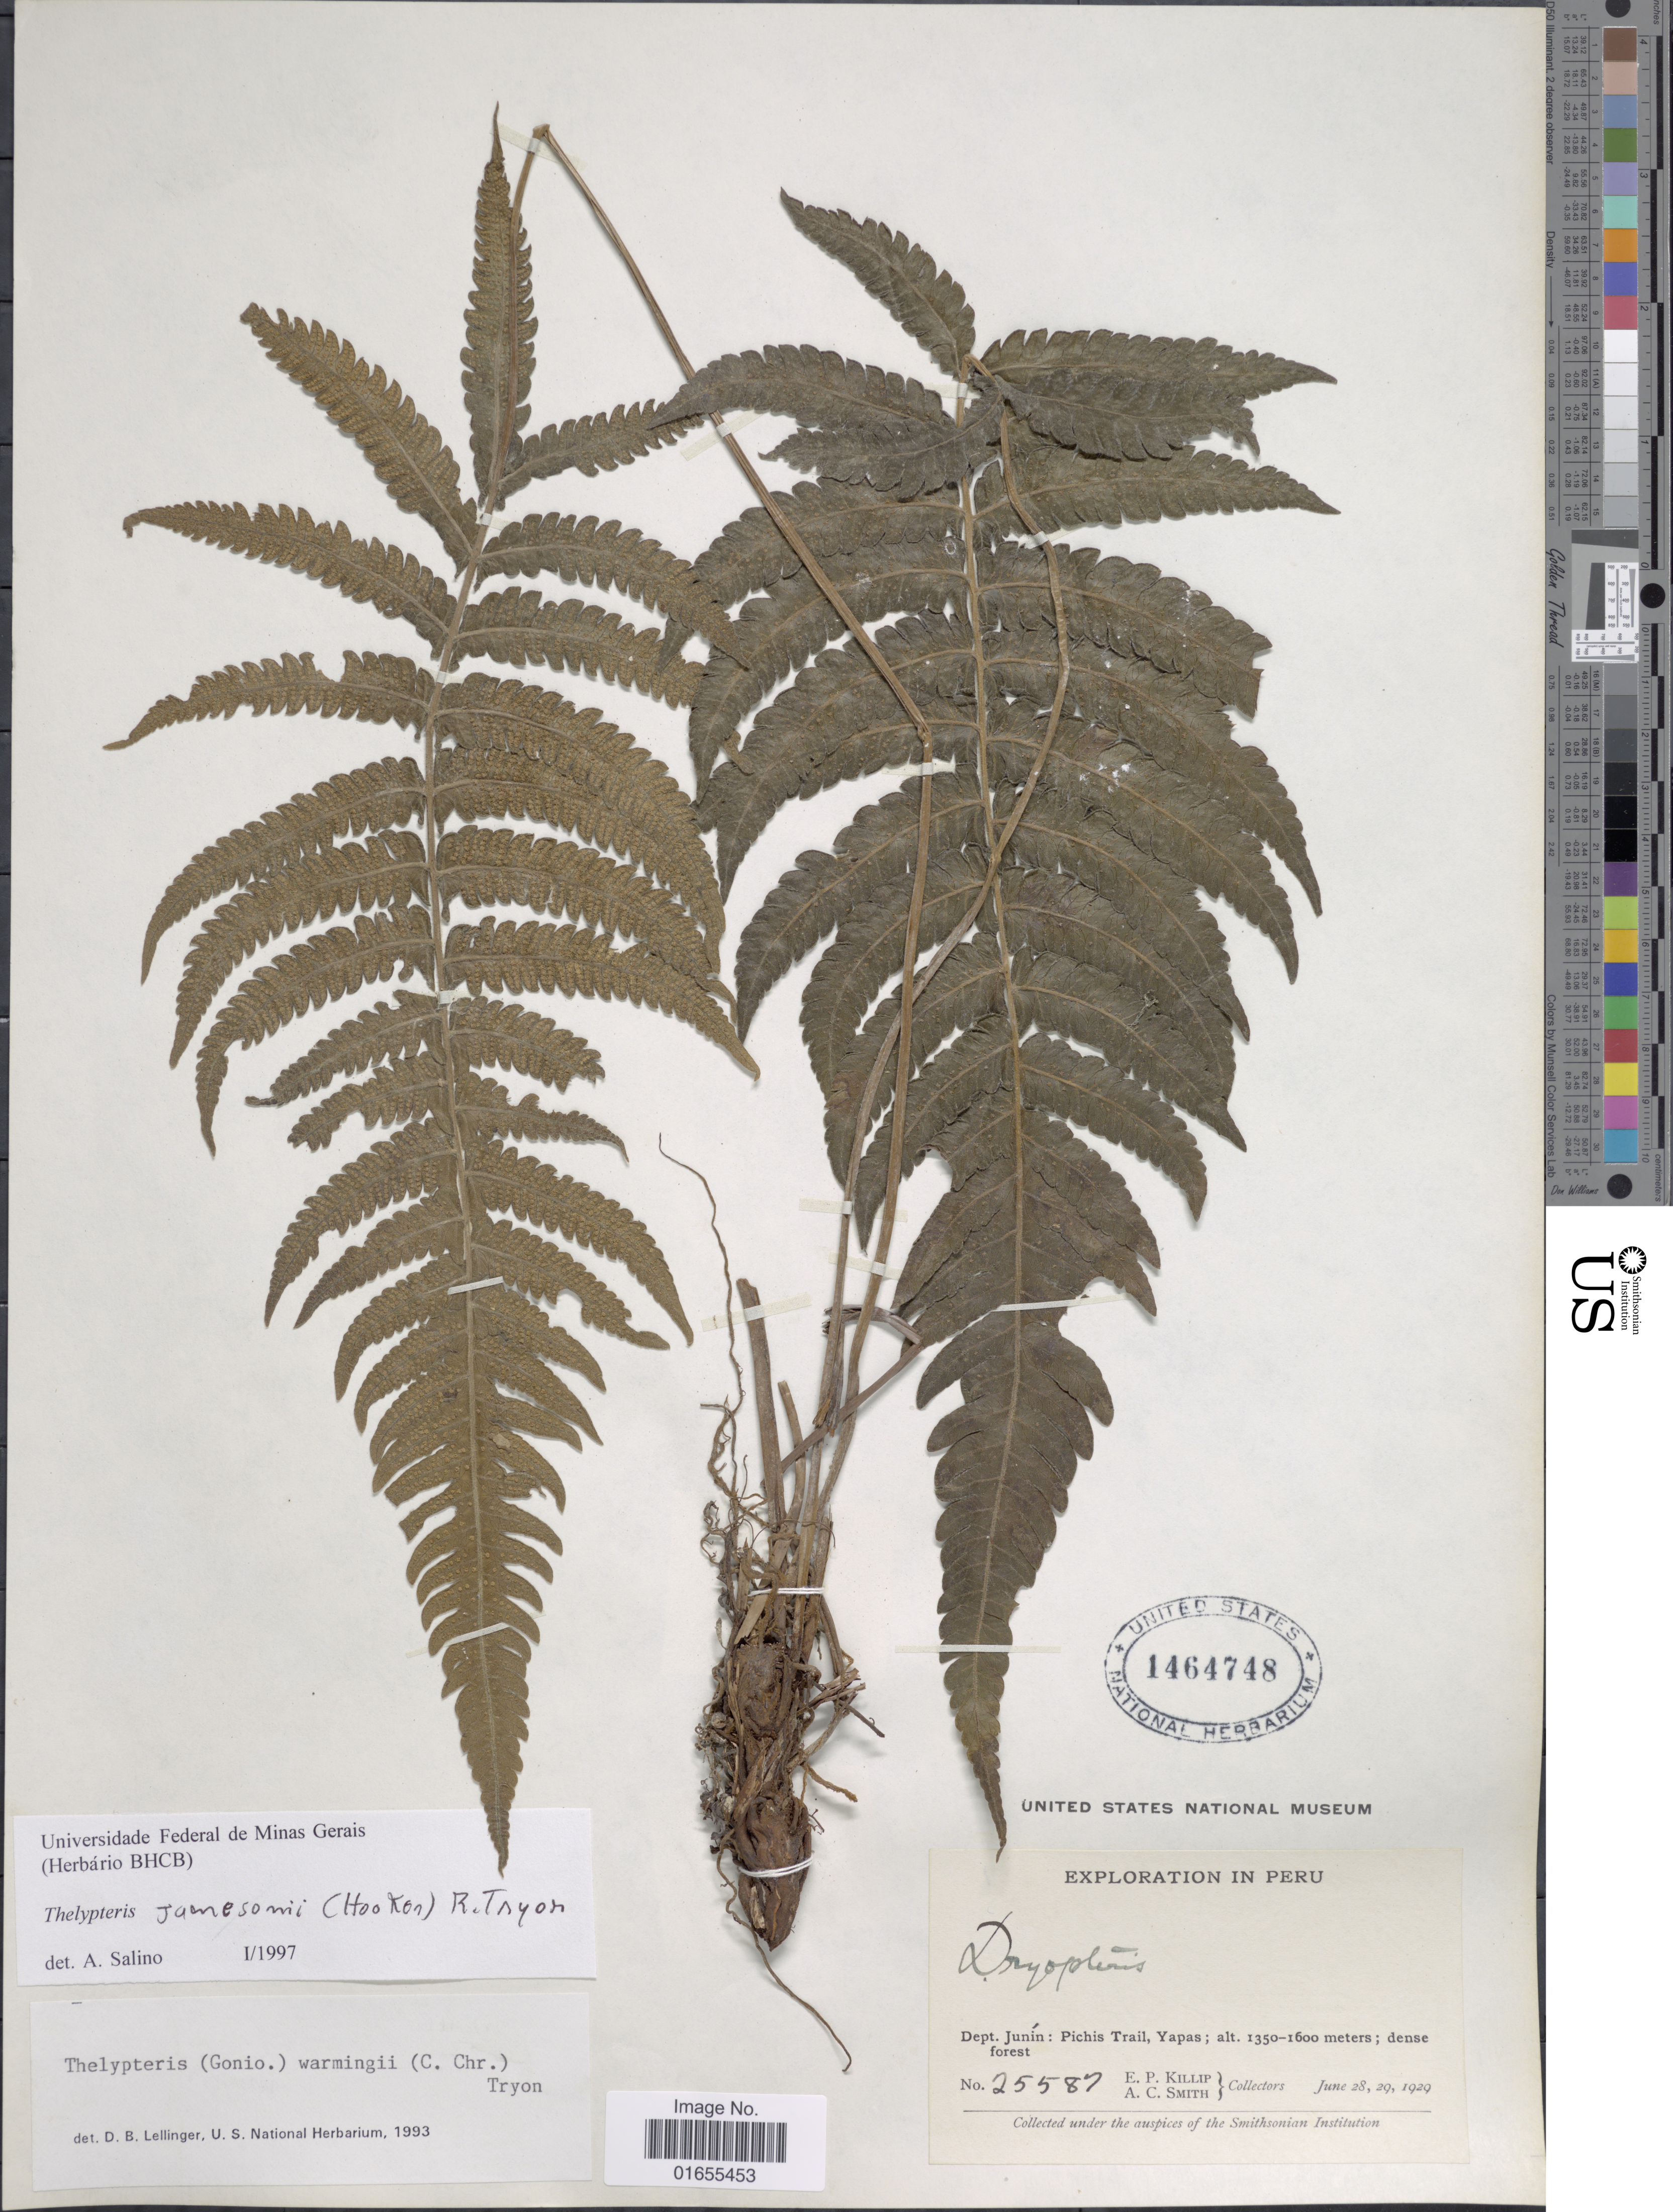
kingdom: Plantae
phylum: Tracheophyta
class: Polypodiopsida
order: Polypodiales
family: Thelypteridaceae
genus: Goniopteris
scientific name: Goniopteris jamesonii (Hook. f.) comb. nov., ined 2015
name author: (Hook. f.)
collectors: E. P. Killip & A. C. Smith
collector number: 25587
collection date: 1929-06-28/1929-06-29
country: Peru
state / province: Junín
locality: Pichis Trail, Yapas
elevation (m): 1350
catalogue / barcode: US 1464748